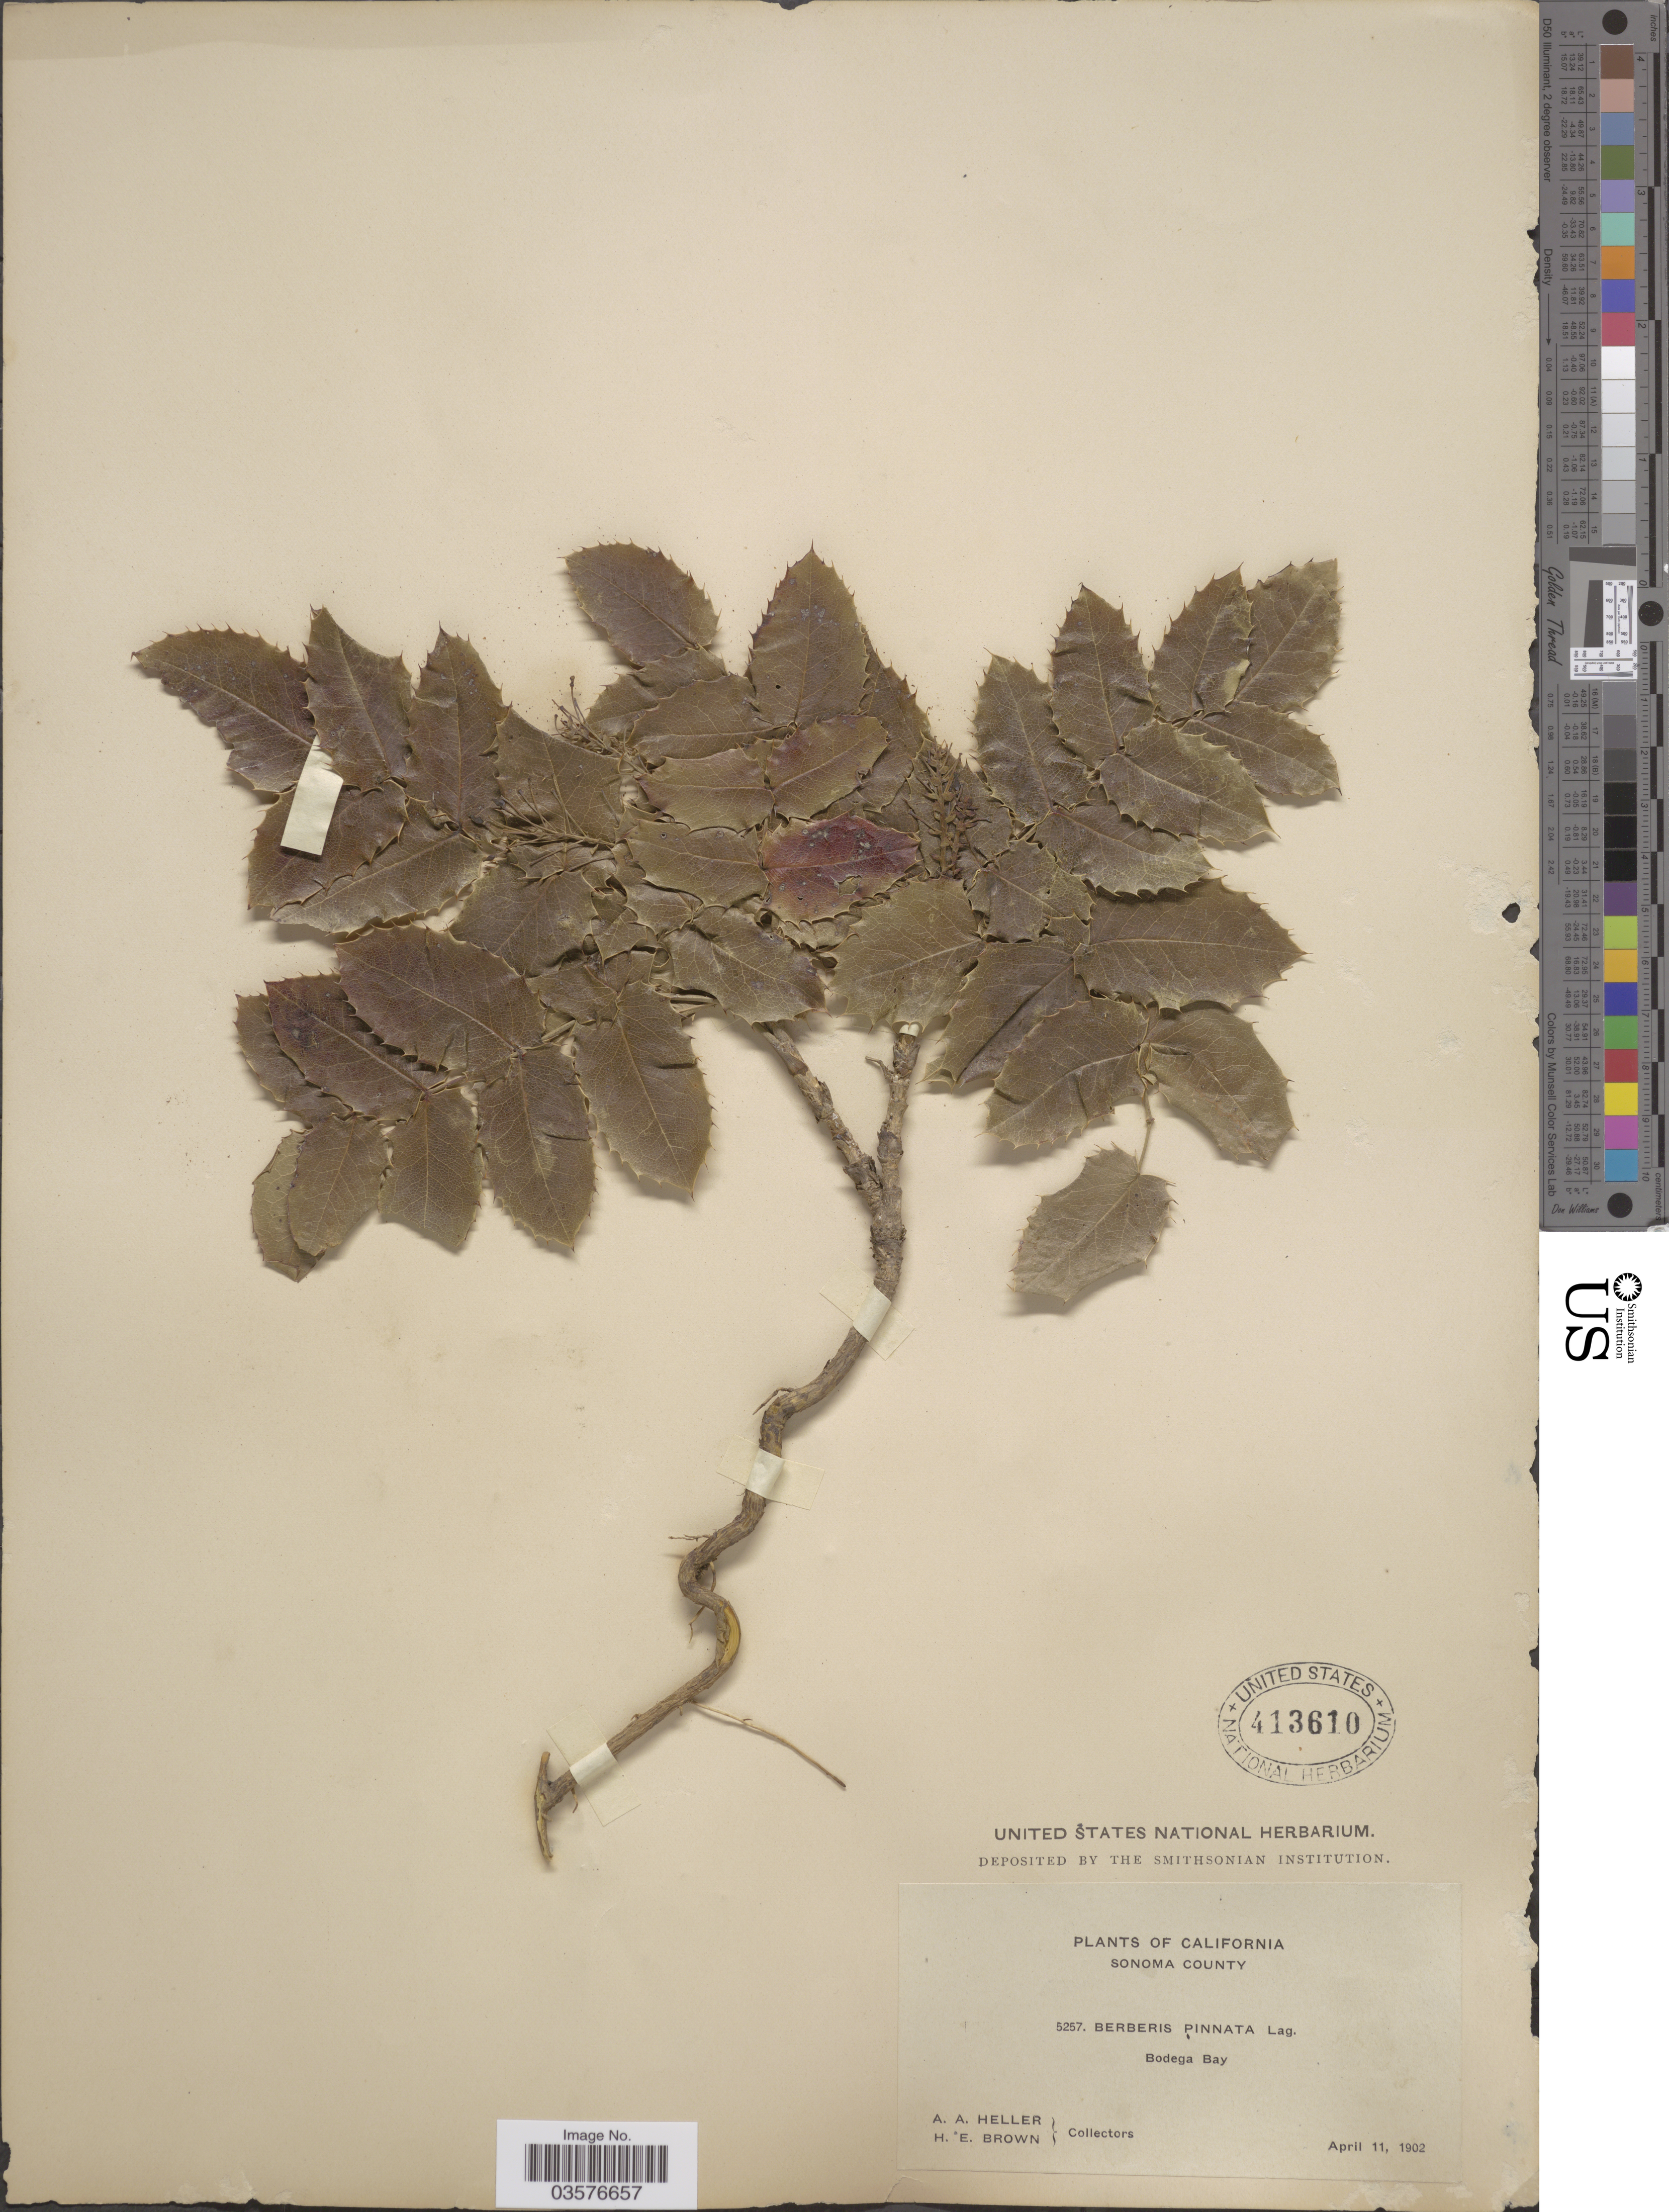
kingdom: Plantae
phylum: Tracheophyta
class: Magnoliopsida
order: Ranunculales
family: Berberidaceae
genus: Mahonia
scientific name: Mahonia pinnata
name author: (Lag.) Fedde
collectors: A. A. Heller & H. E. Brown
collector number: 5257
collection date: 1902-04-11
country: United States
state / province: California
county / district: Sonoma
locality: Sonoma County. Bodega Bay.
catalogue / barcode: US 413610